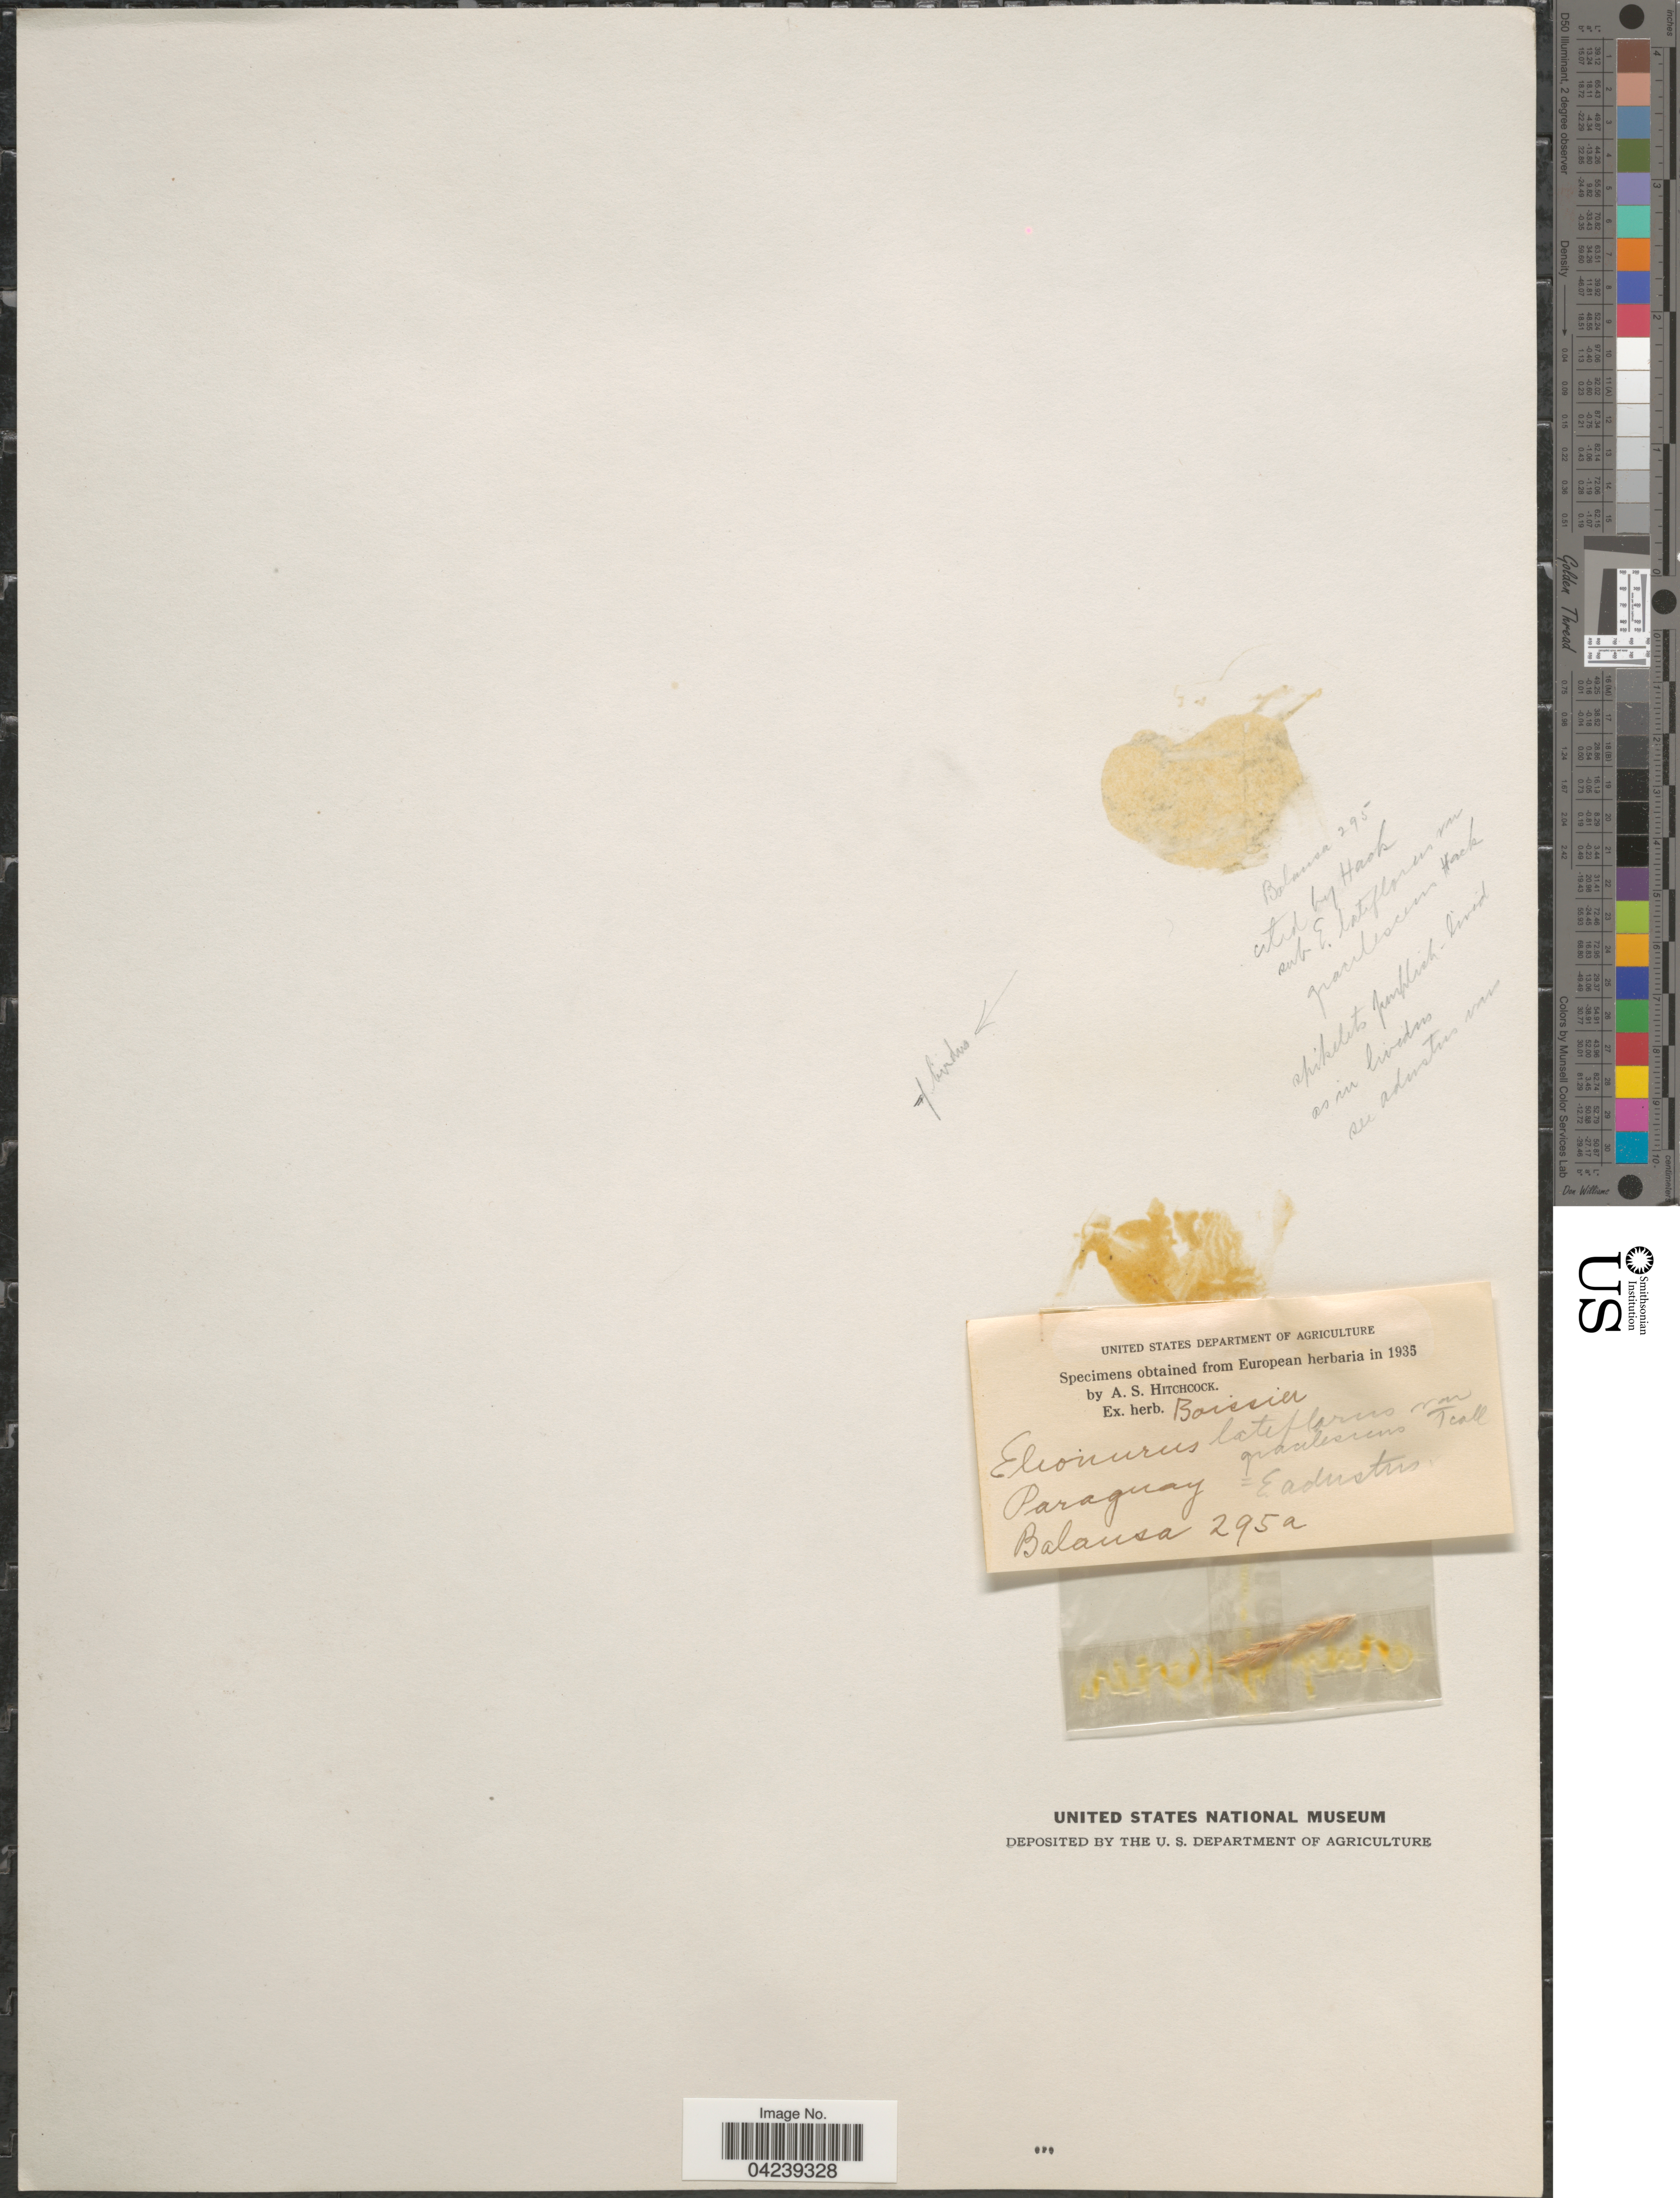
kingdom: Plantae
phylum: Tracheophyta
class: Liliopsida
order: Poales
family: Poaceae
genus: Elionurus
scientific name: Elionurus tripsacoides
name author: Humb. & Bonpl. ex Willd.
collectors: -. Balansa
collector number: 295a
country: Paraguay